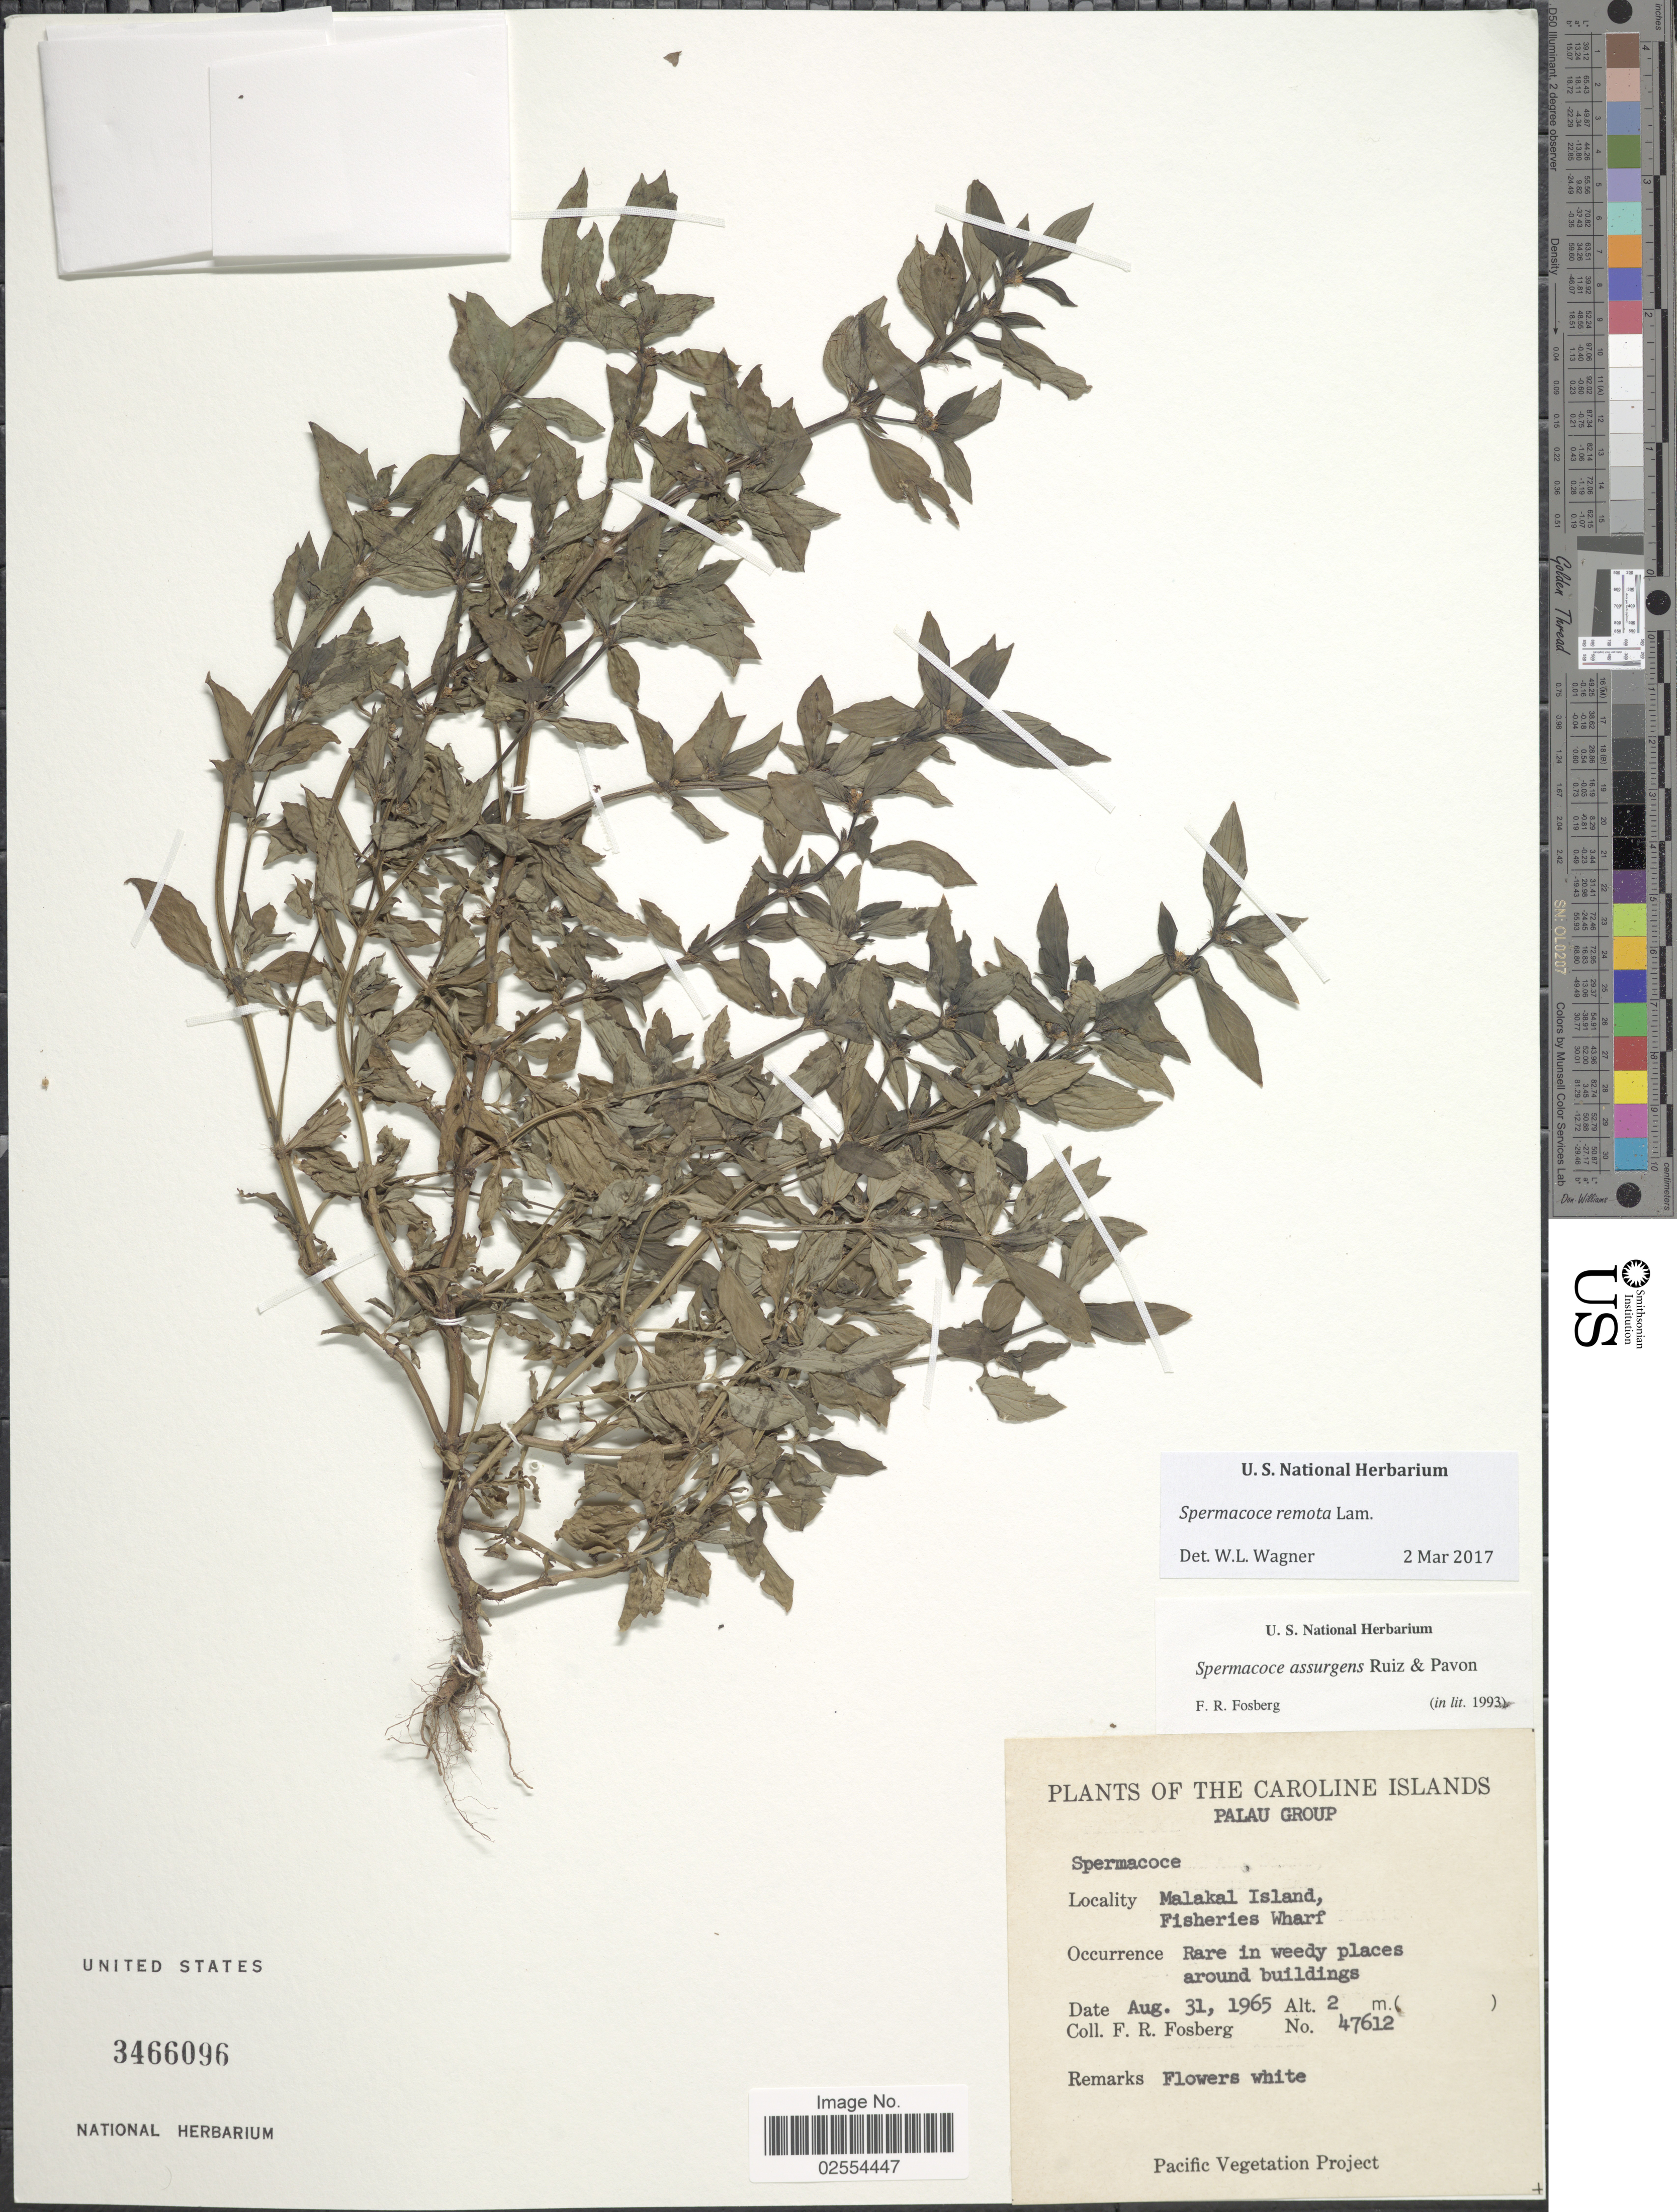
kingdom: Plantae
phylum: Tracheophyta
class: Magnoliopsida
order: Gentianales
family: Rubiaceae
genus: Spermacoce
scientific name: Spermacoce remota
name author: Lam.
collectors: F. R. Fosberg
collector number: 47612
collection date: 1965-08-31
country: Palau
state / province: Koror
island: Ngemelachel [Malakal]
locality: Caroline Islands, Palau Group, Malakal Island, Fisheries Wharf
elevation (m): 2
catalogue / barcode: US 3466096